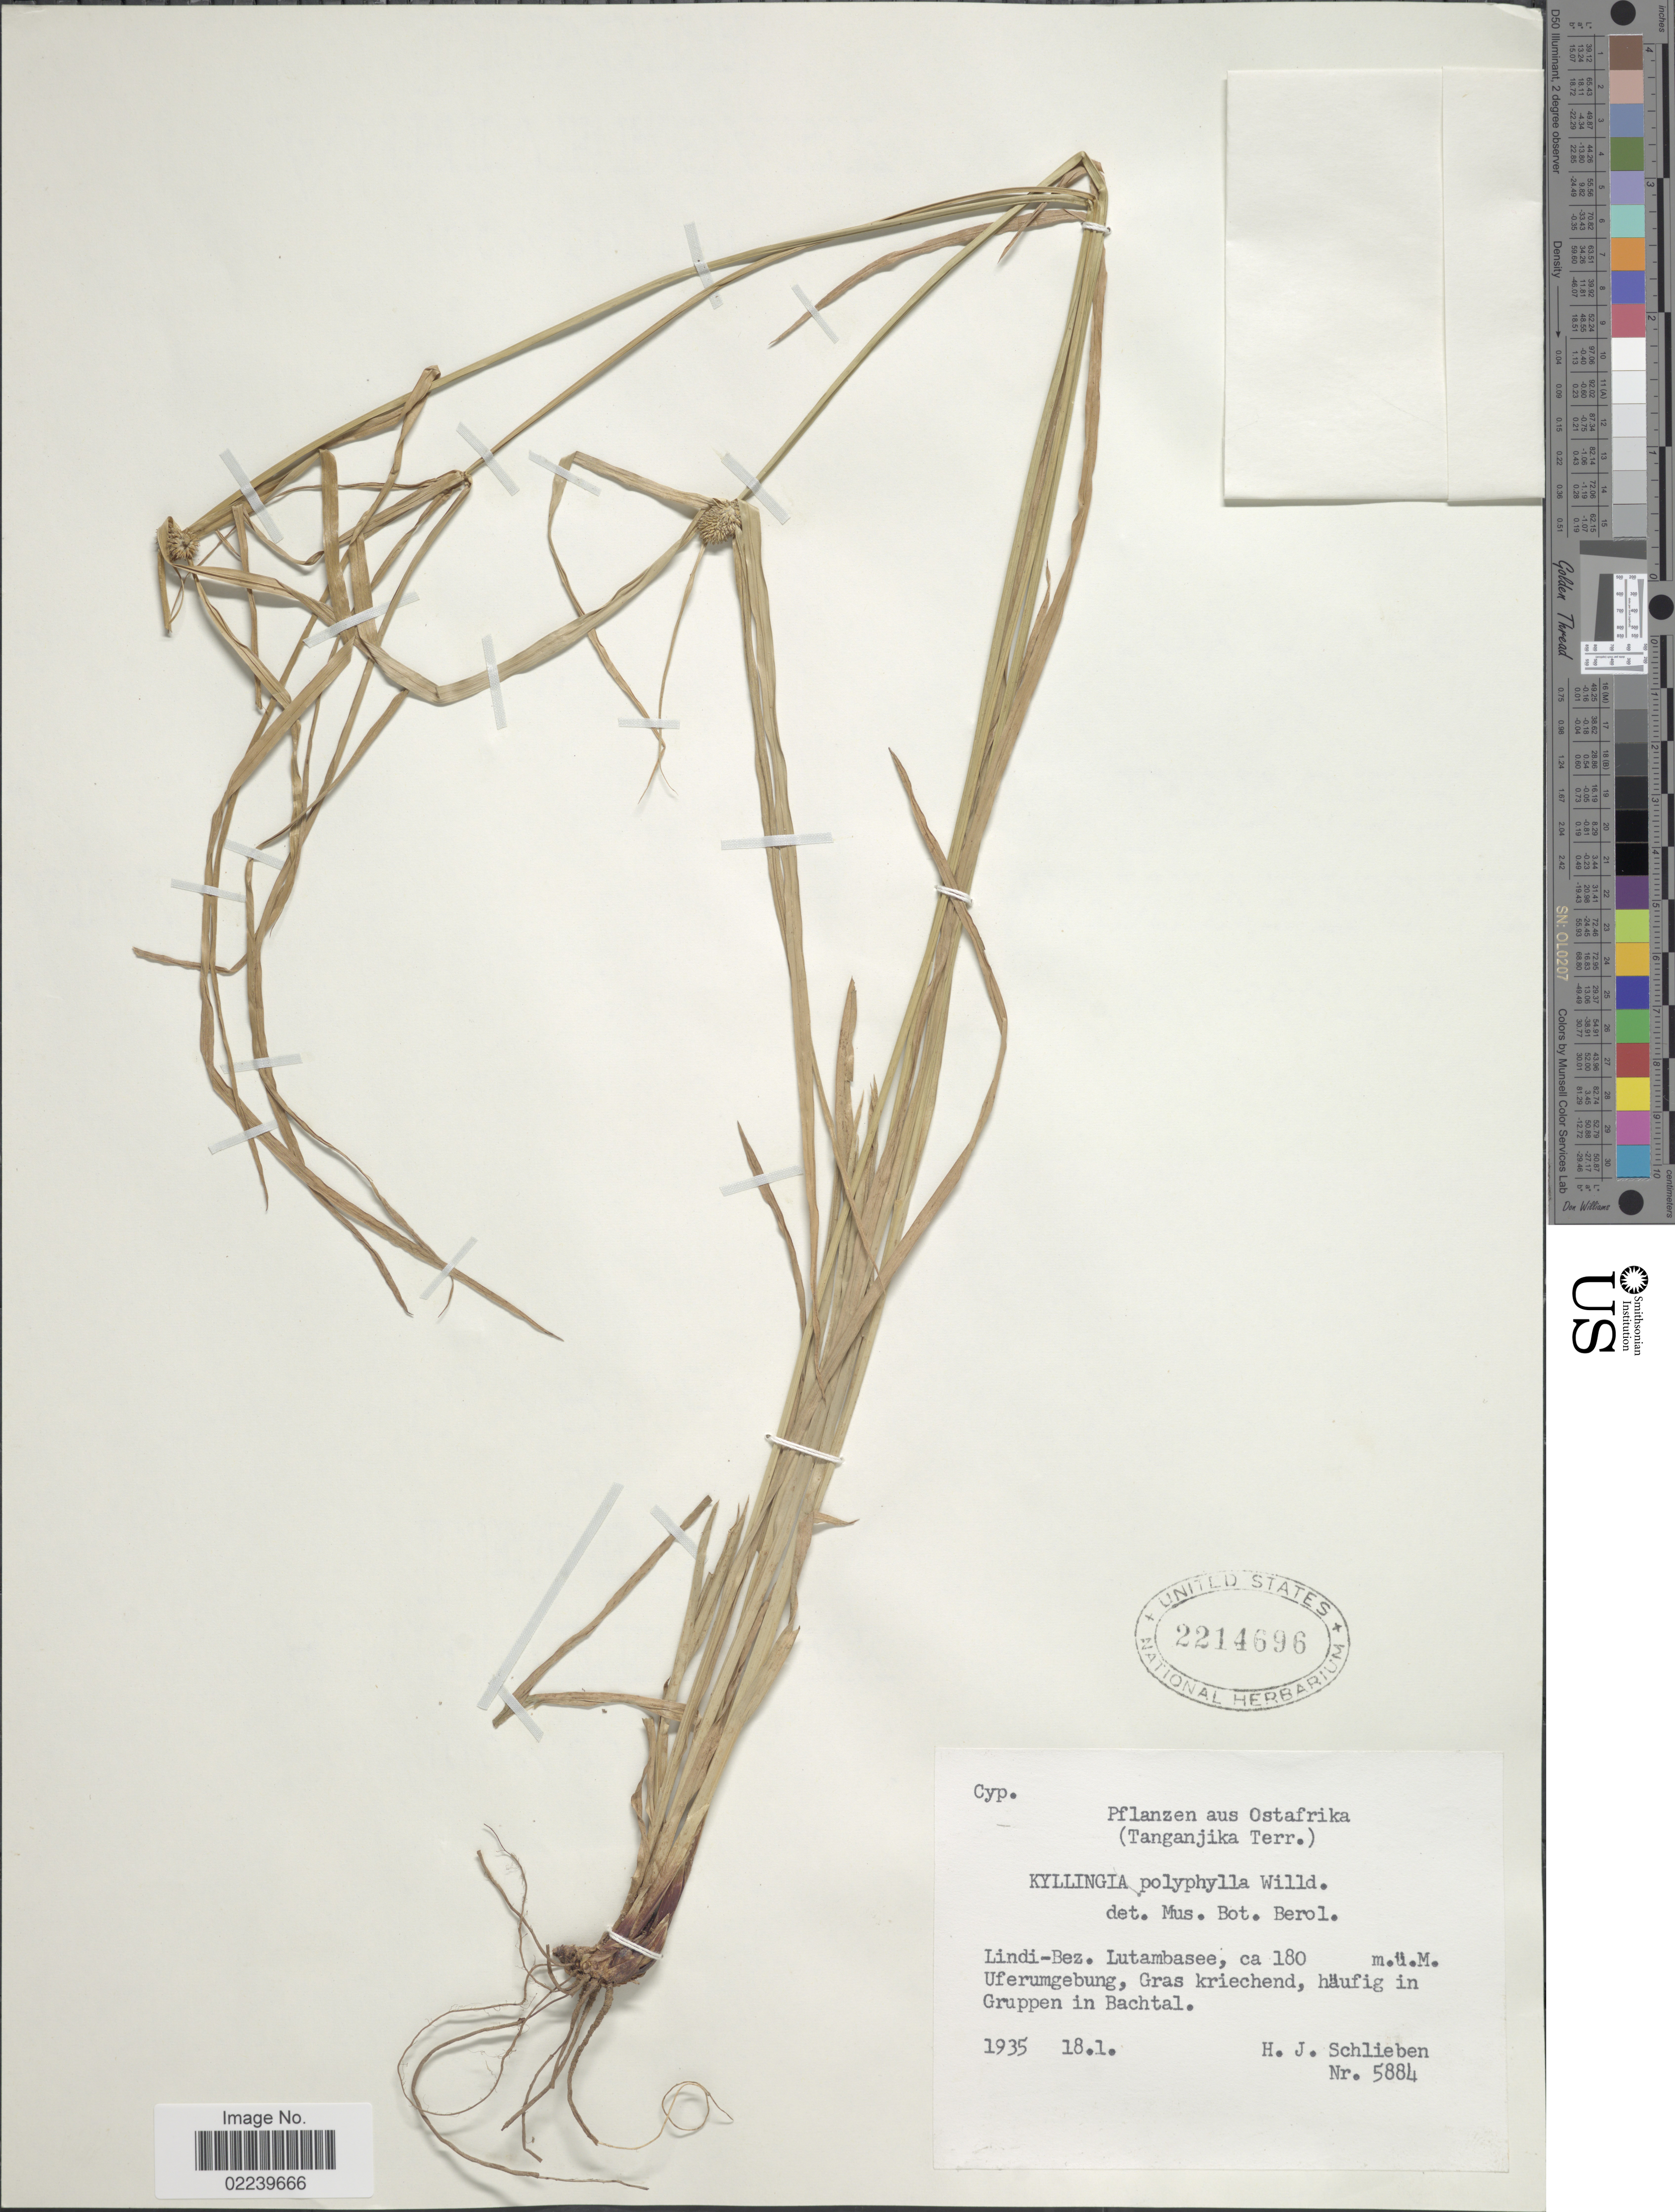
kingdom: Plantae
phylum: Tracheophyta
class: Liliopsida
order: Poales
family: Cyperaceae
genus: Cyperus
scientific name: Cyperus aromaticus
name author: (Ridl.) Mattf. & Kük.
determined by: Strong, M. T., (US), Smithsonian Institution - National Museum of Natural History (UNITED STATES)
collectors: H. J. Schlieben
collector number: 5884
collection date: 1935-01-18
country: Tanzania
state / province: Lindi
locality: Lindi-Bez. Lutambasee. Uferumgebung, Gras kriechend, haufig in Gruppen in Bachtal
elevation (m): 180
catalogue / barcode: US 2214696